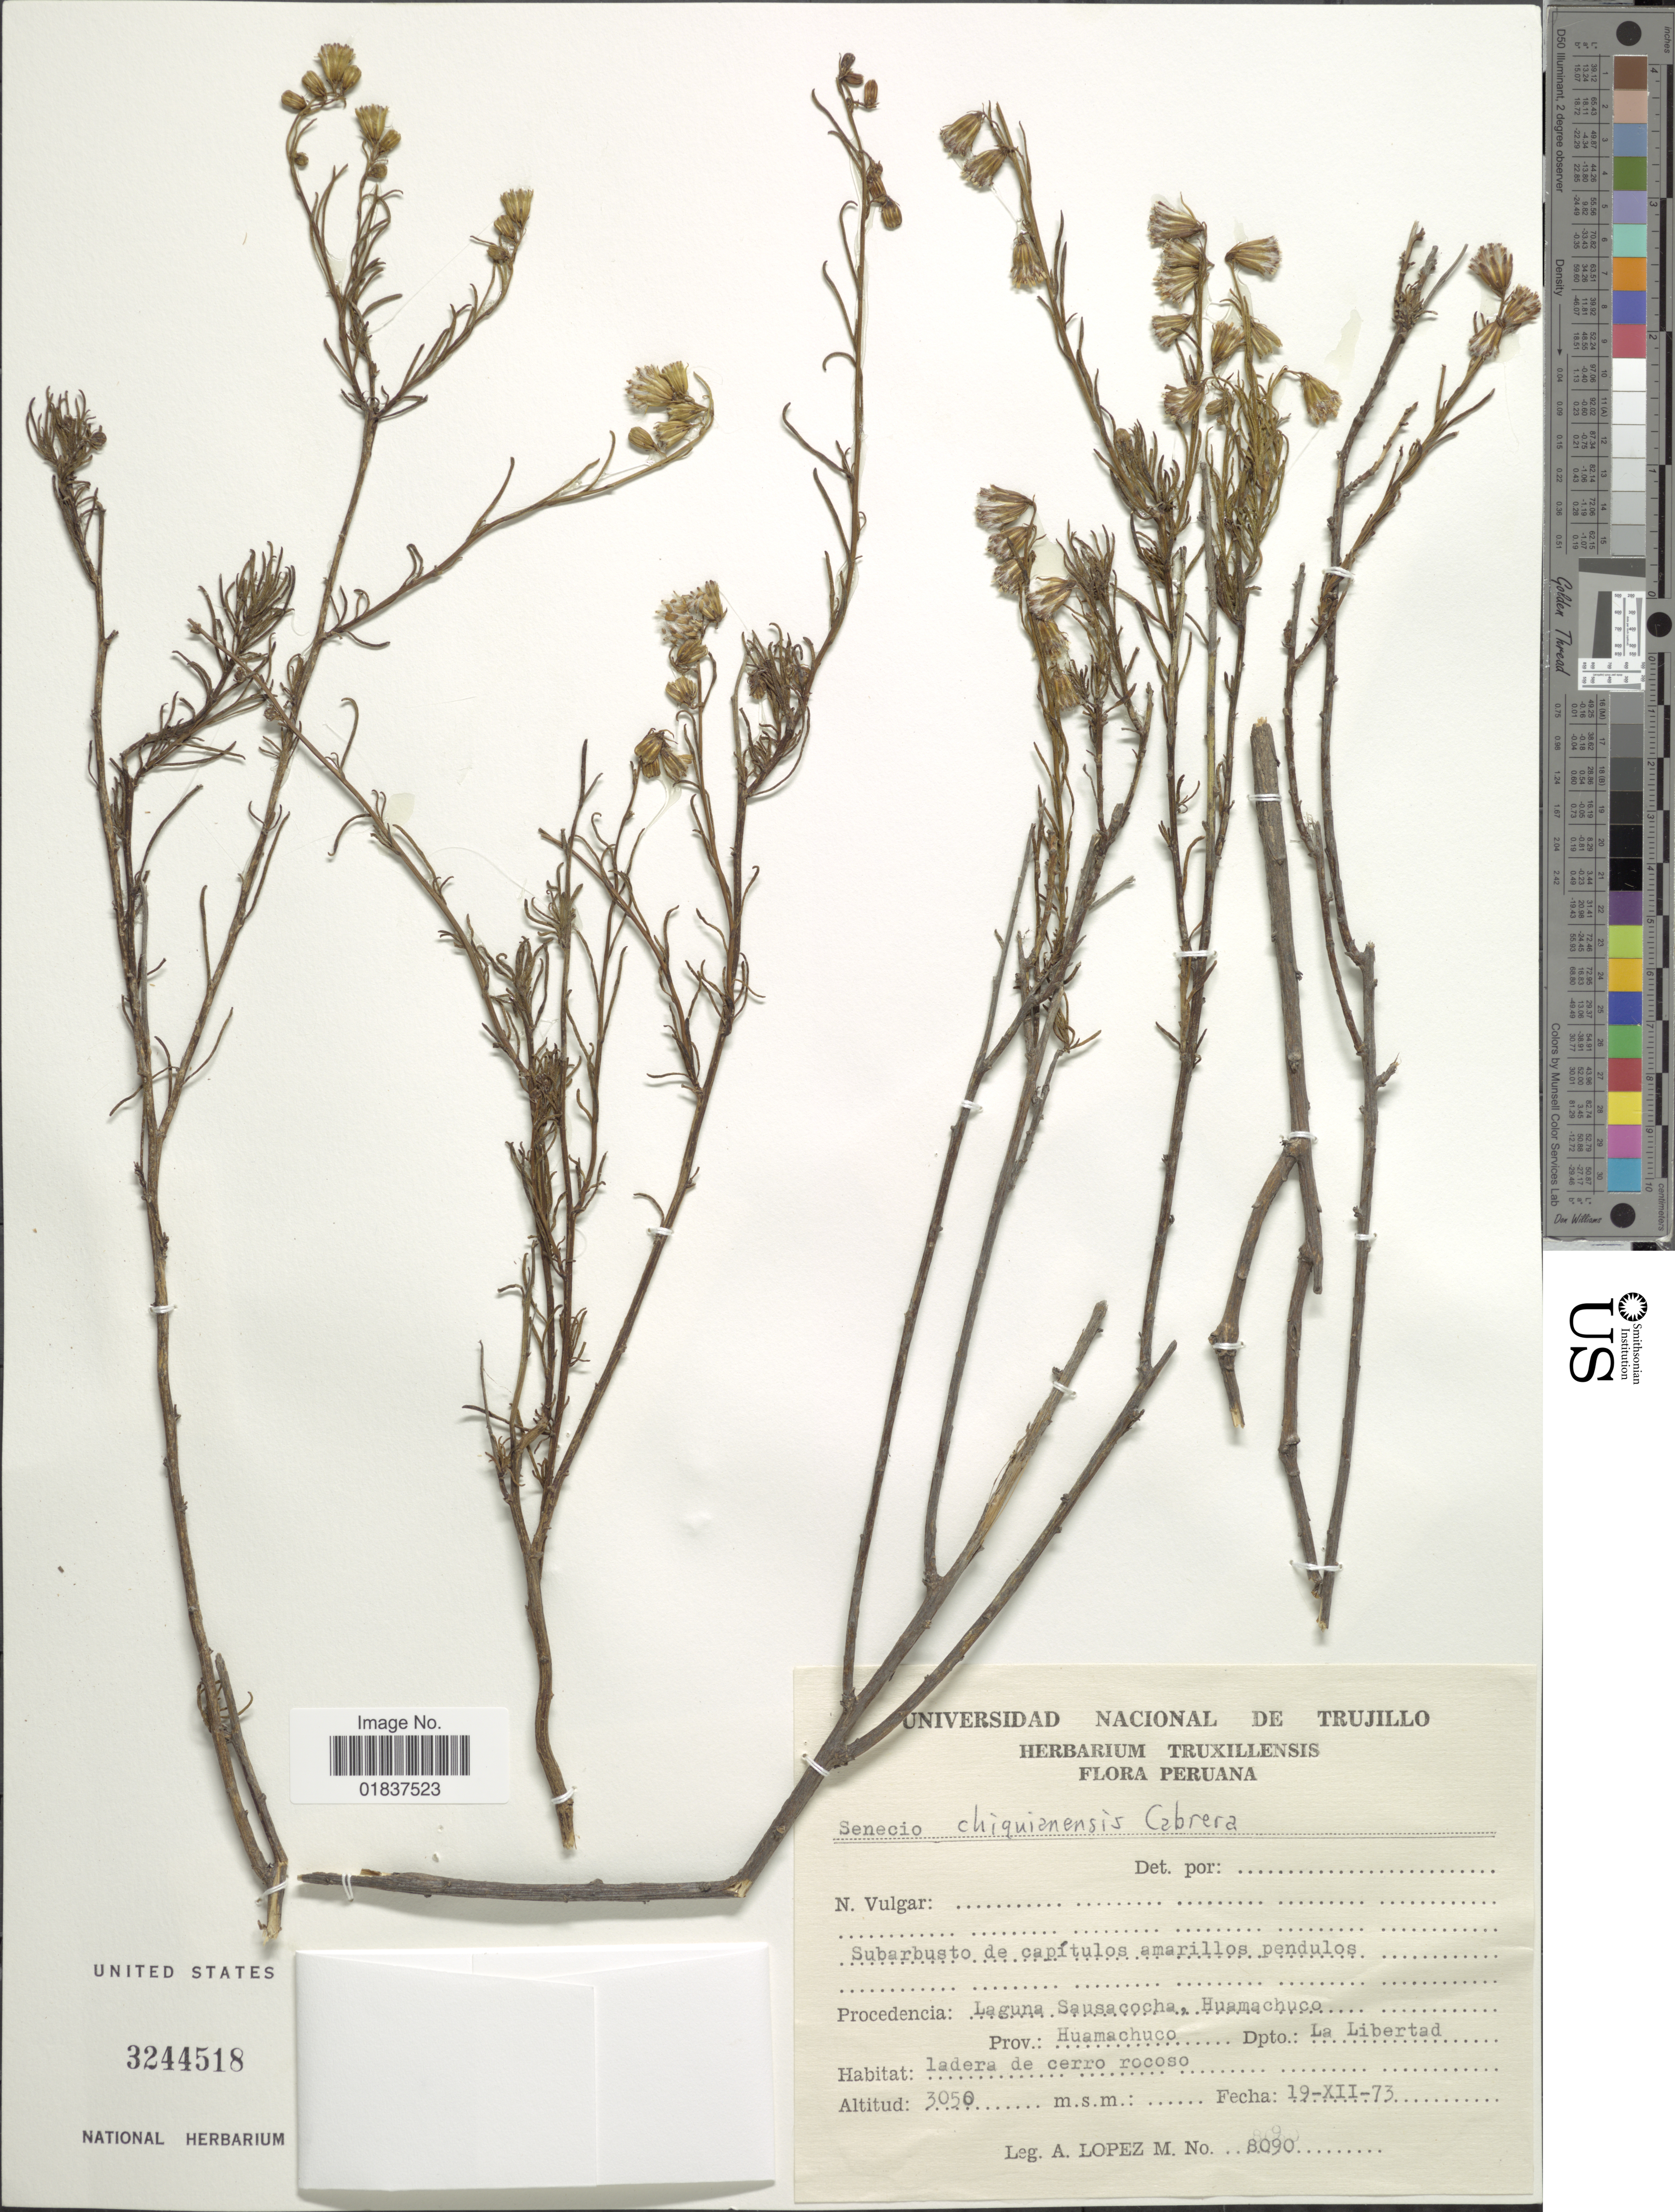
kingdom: Plantae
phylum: Tracheophyta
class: Magnoliopsida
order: Asterales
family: Asteraceae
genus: Senecio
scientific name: Senecio chiquianensis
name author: Cabrera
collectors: A. López M.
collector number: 8090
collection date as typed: Transcribed d/m/y: 19/12/75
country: Peru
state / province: La Libertad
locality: Laguna Sausacocha, Huamachuco. Prov.: Huamachuco. Dpto.: La Libertad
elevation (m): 3050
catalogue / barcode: US 3244518